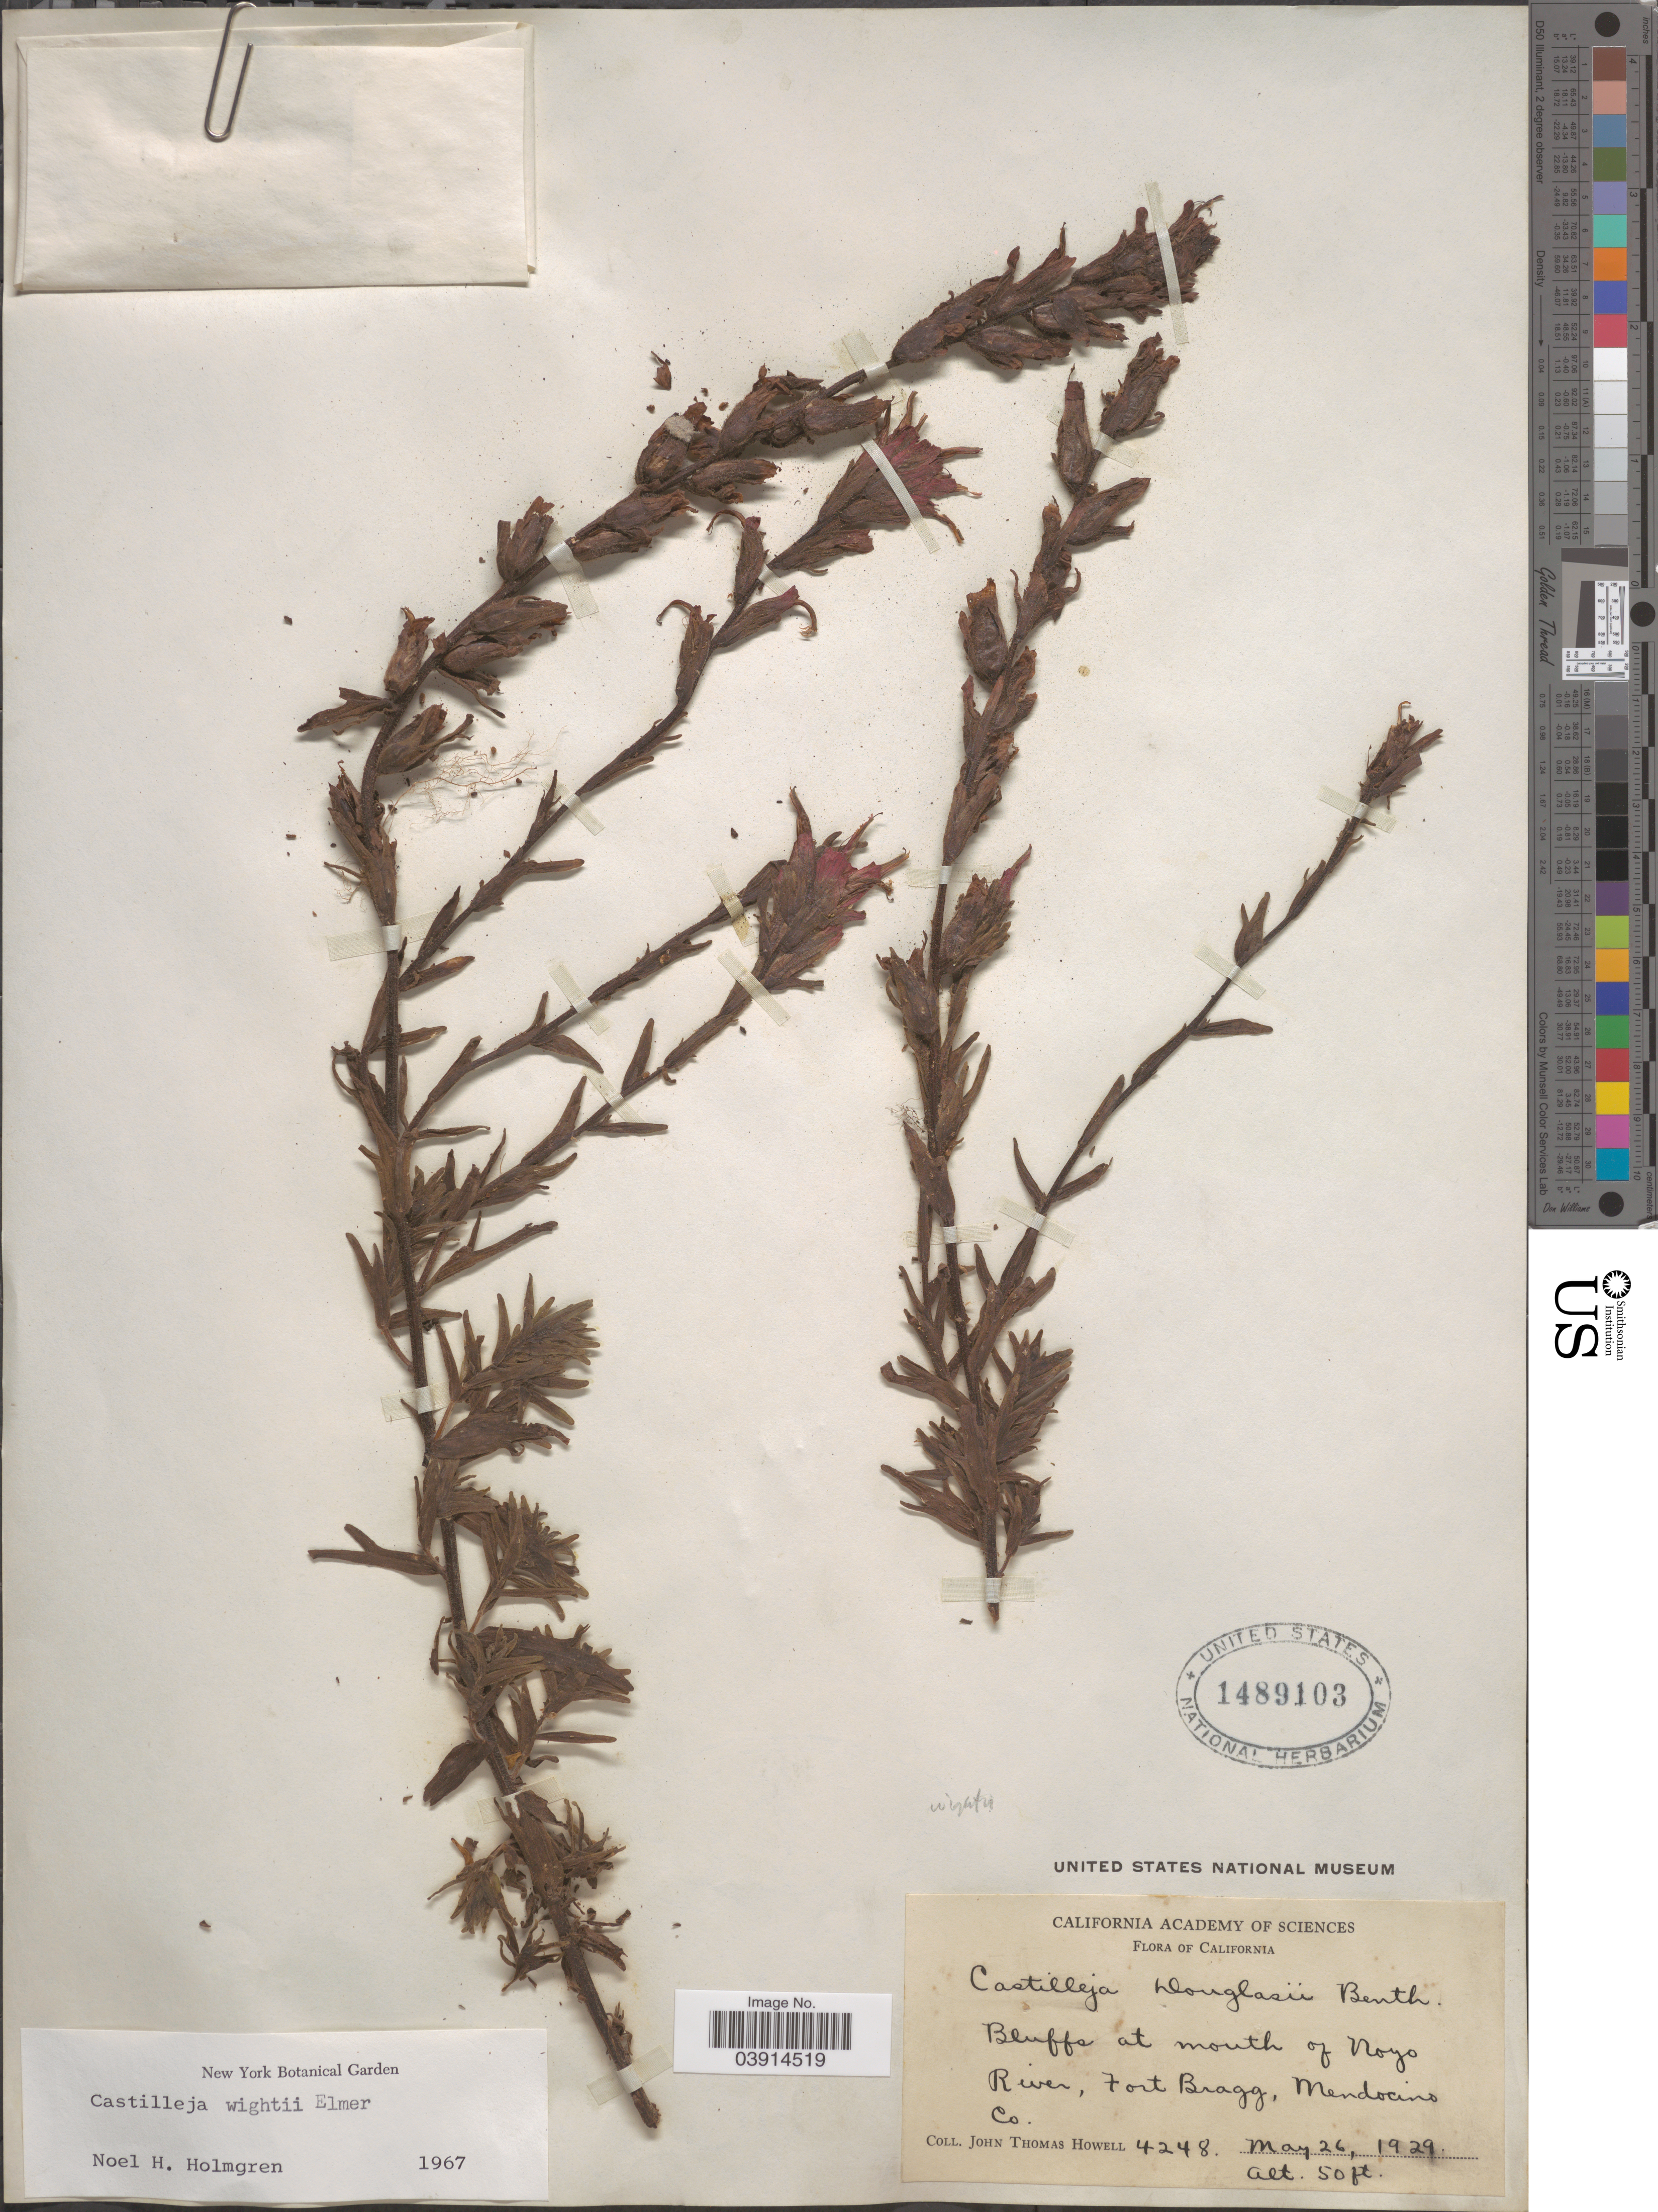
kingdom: Plantae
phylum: Tracheophyta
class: Magnoliopsida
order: Lamiales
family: Orobanchaceae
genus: Castilleja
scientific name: Castilleja wightii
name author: Elmer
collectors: J. T. Howell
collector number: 4248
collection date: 1929-05-26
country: United States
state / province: California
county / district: Mendocino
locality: Bluffs at mouth of Noyo River, Fort Bragg, Mendocino Co.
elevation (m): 15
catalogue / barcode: US 1489103